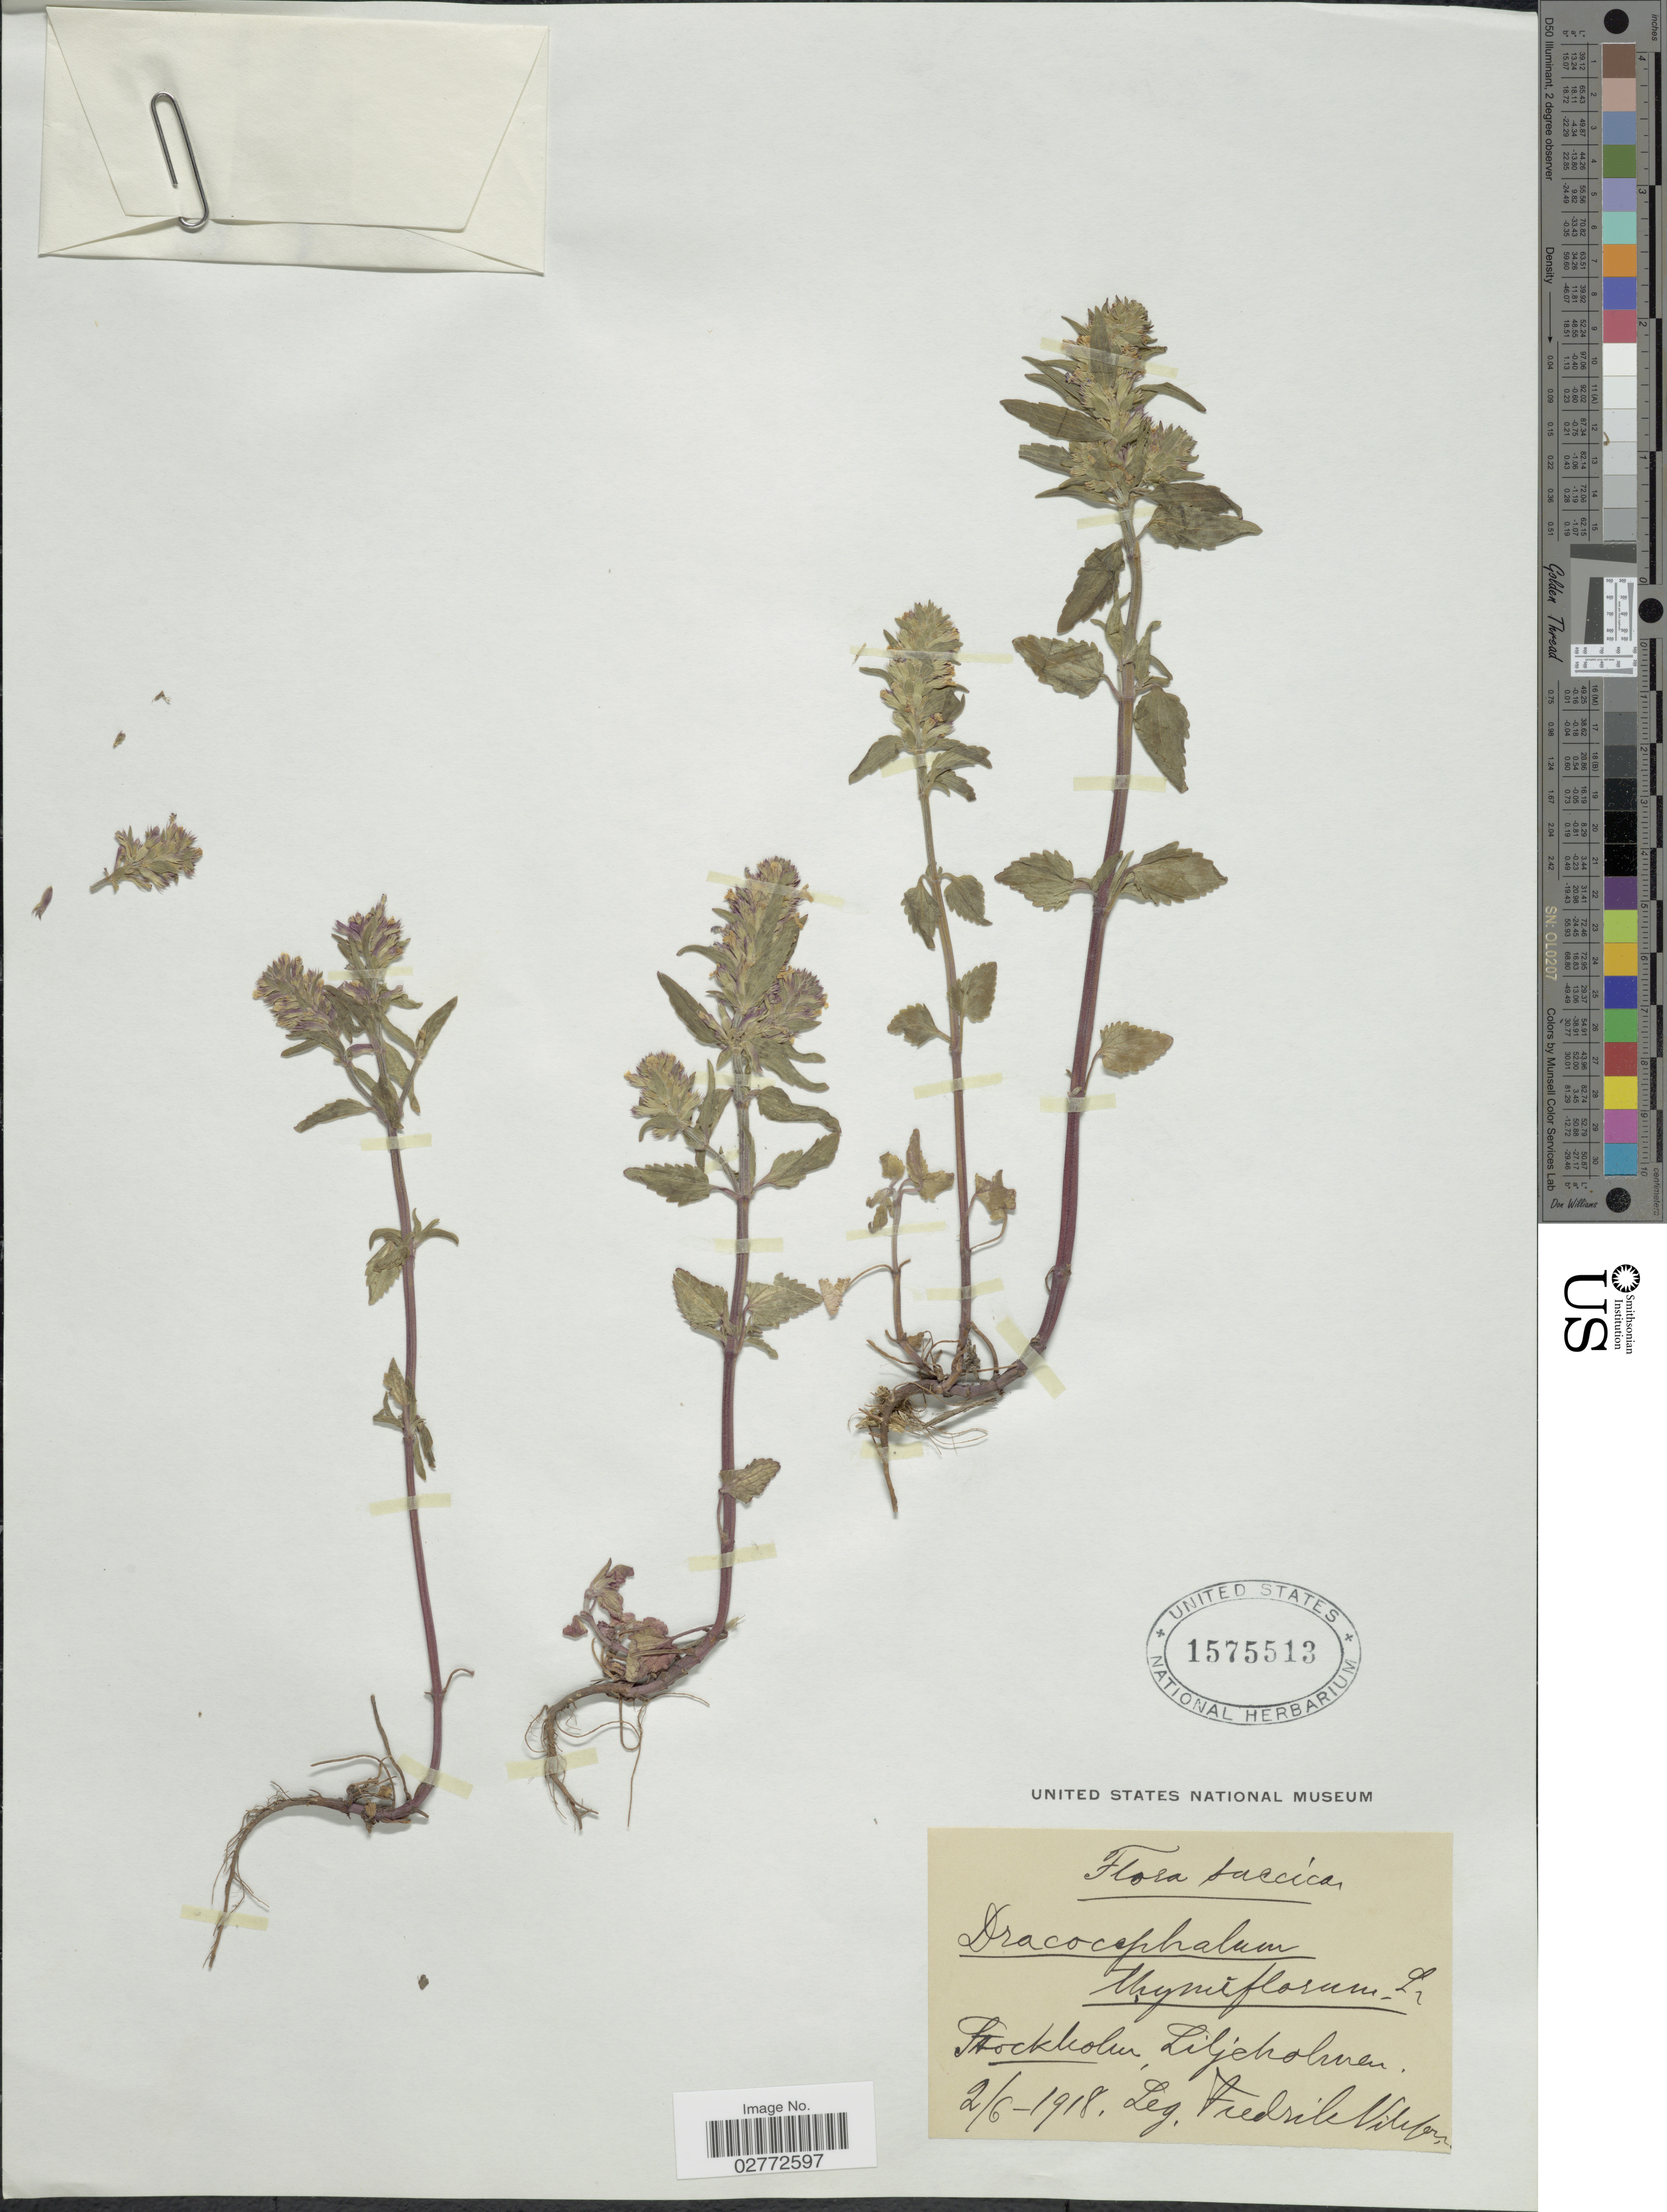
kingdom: Plantae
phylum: Tracheophyta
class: Magnoliopsida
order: Lamiales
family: Lamiaceae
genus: Dracocephalum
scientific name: Dracocephalum thymiflorum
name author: L.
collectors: F. Vikfern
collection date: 1918-06-02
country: Sweden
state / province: Stockholm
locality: Suecica. Stockholm, Liljeholmen.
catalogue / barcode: US 1575513